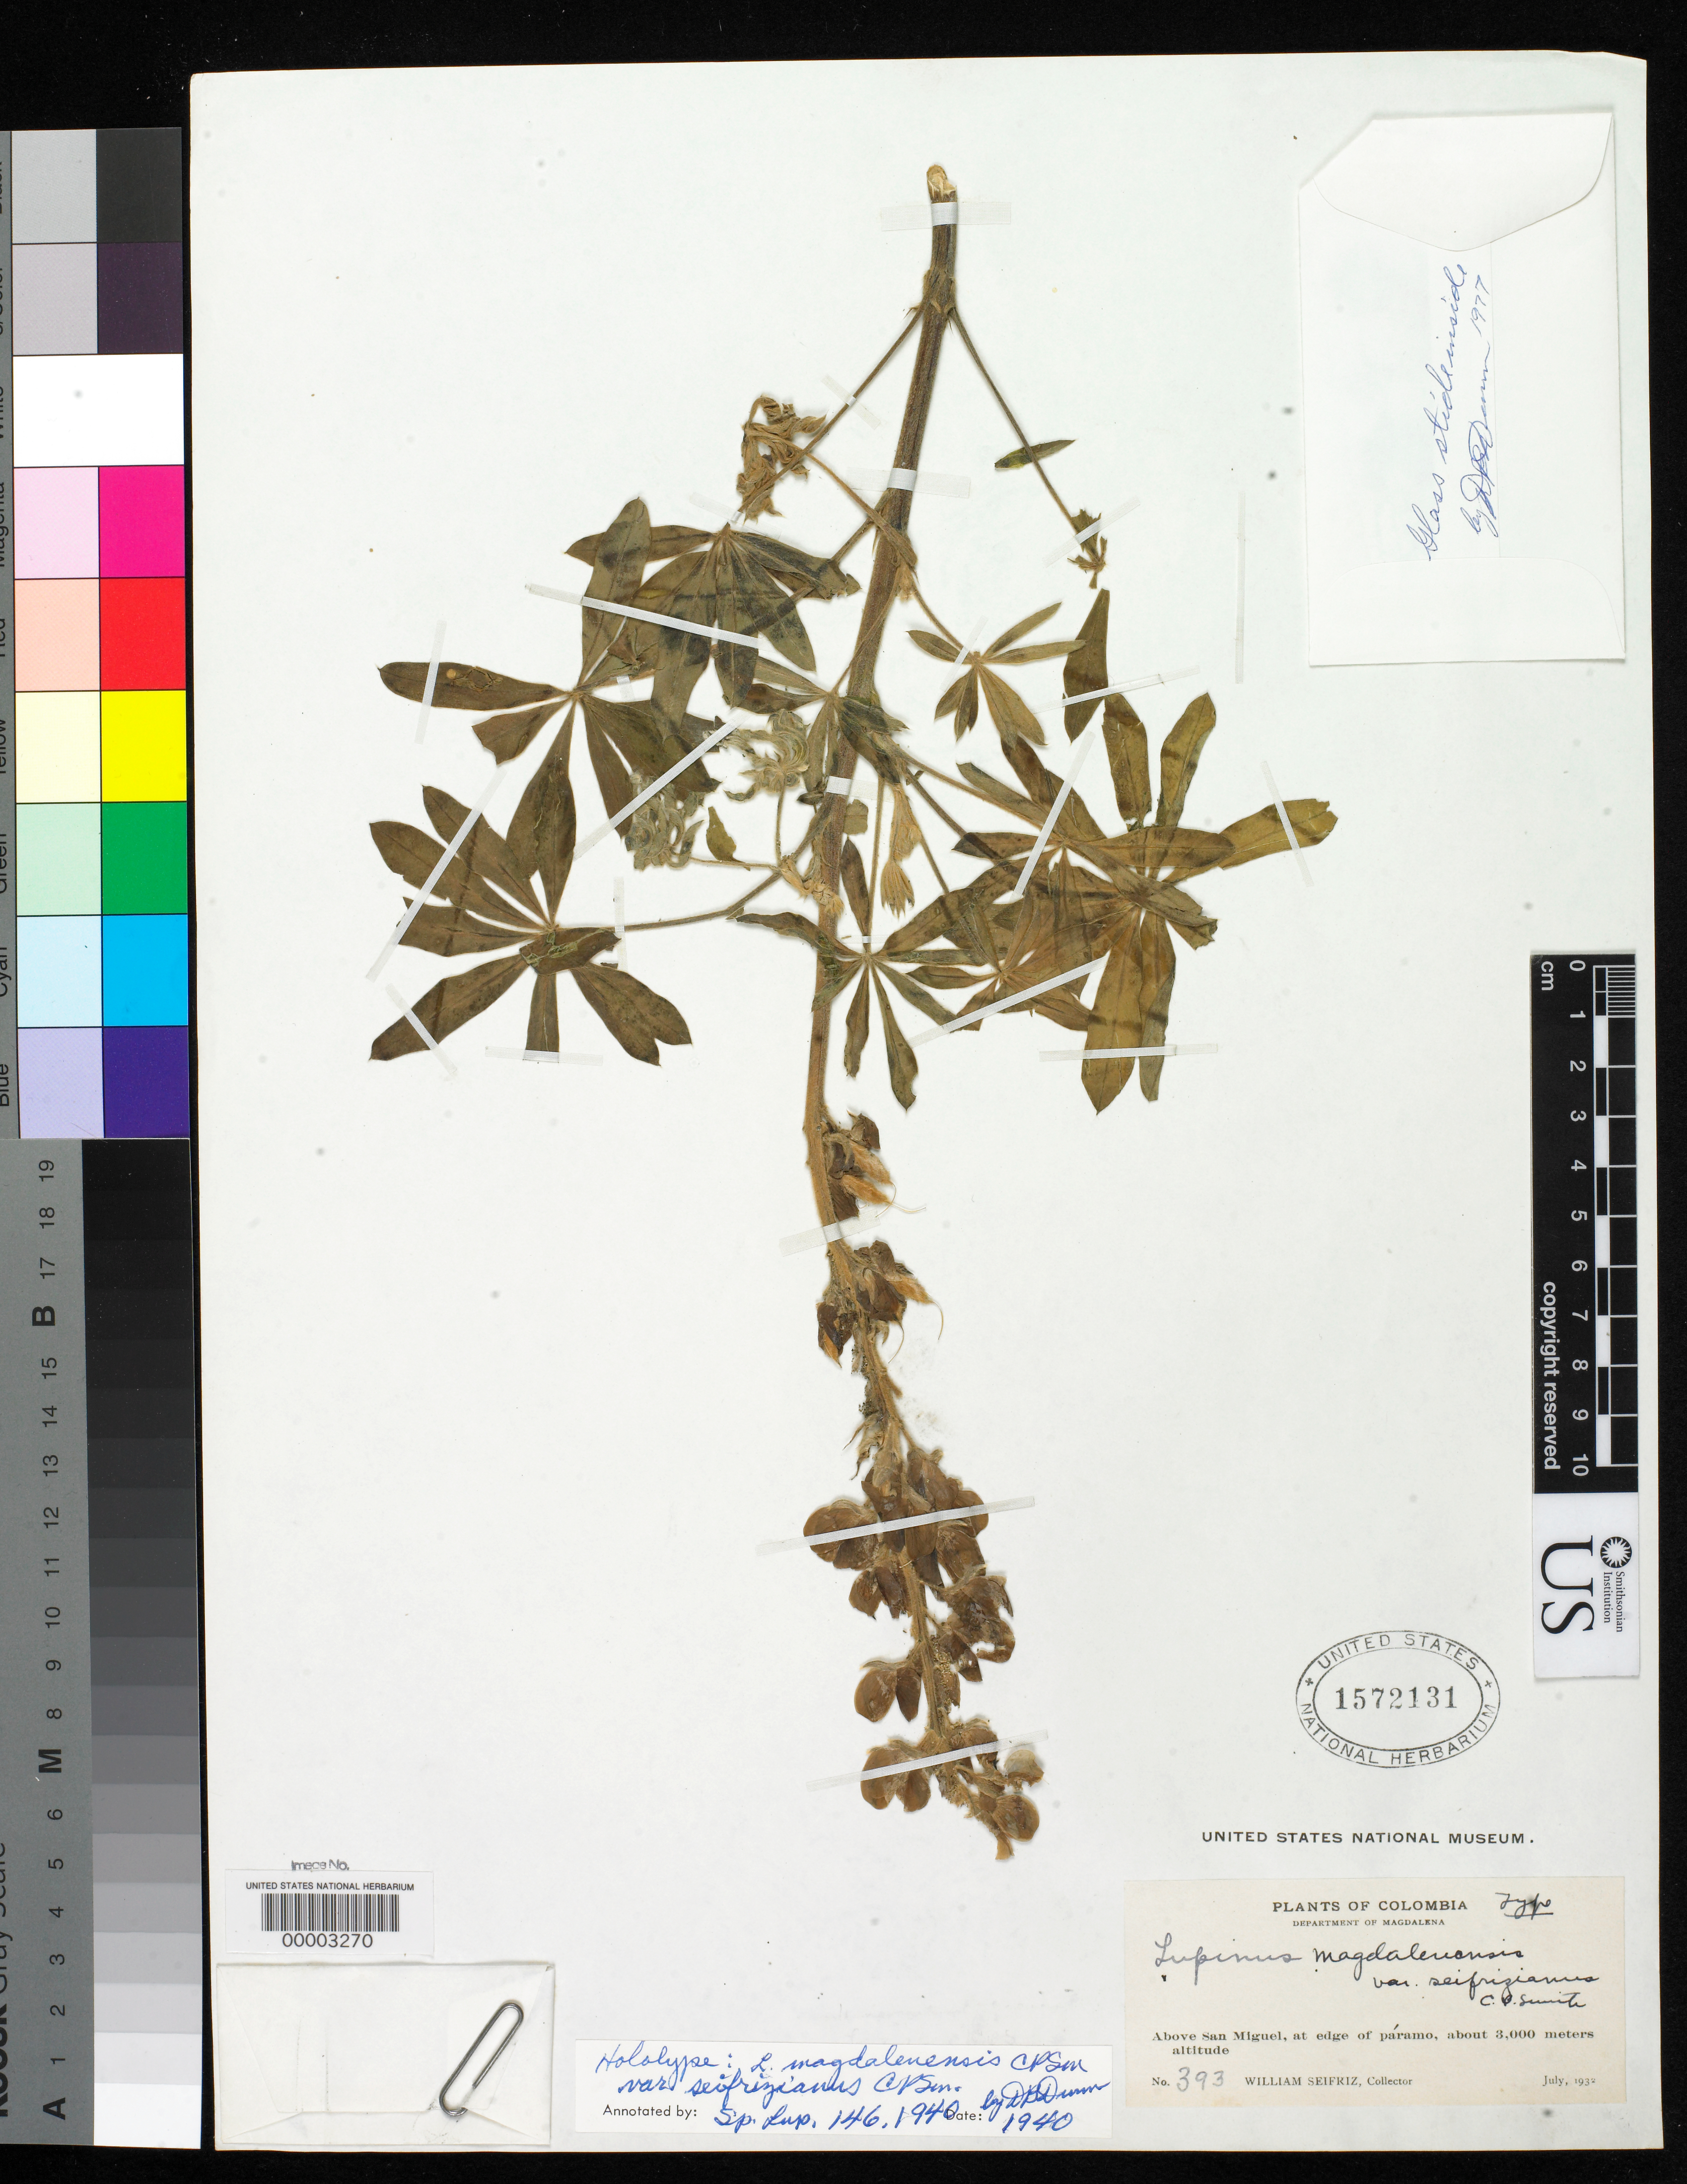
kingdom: Plantae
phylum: Tracheophyta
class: Magnoliopsida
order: Fabales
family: Fabaceae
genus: Lupinus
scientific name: Lupinus magdalenensis var. seifrizianus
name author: C.P. Sm.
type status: Holotype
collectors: W. Seifriz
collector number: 393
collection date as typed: Jul 1932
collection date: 1932-07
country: Colombia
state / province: Magdalena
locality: Above Sal Miguel.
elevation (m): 3000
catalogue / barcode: US 1572131